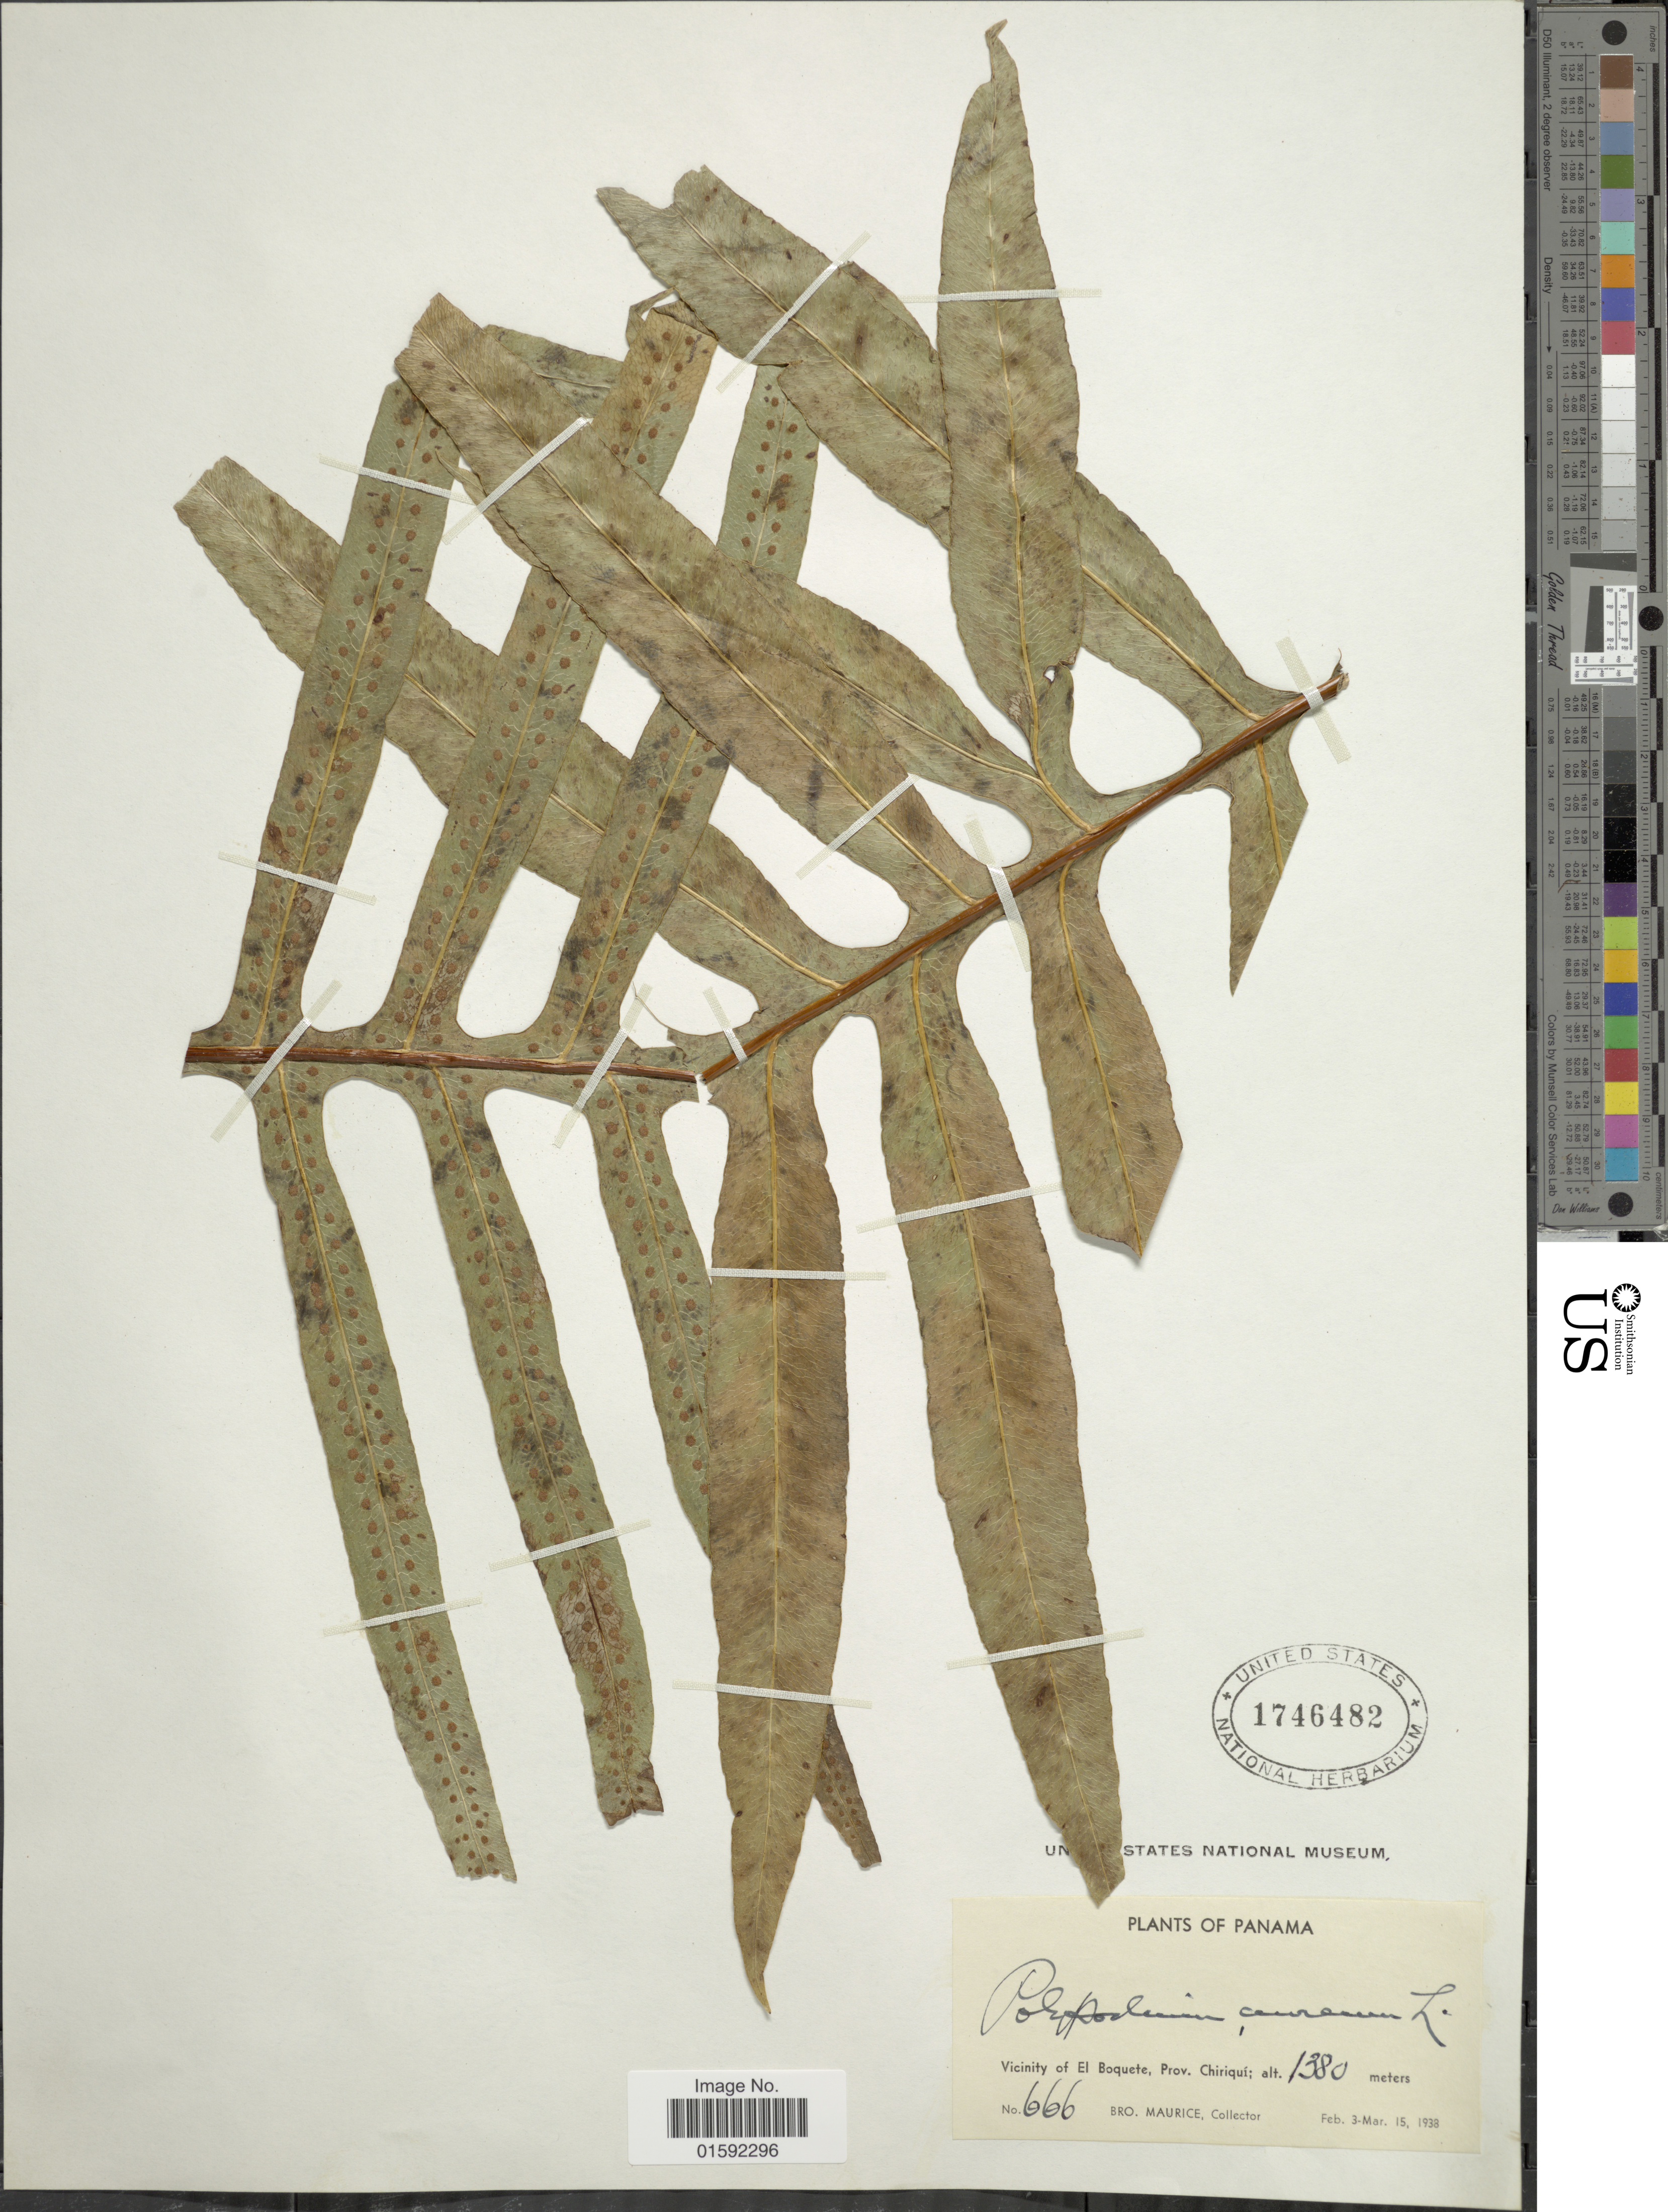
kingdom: Plantae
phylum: Tracheophyta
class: Polypodiopsida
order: Polypodiales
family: Polypodiaceae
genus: Phlebodium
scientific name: Phlebodium pseudoaureum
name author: (Cav.) Lellinger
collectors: B. Maurice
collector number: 666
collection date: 1938-02-03/1938-03-15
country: Panama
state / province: Chiriqui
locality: Panama, Vicinity of El Boquete, Prov. Chiriquí.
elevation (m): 1380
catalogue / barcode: US 1746482